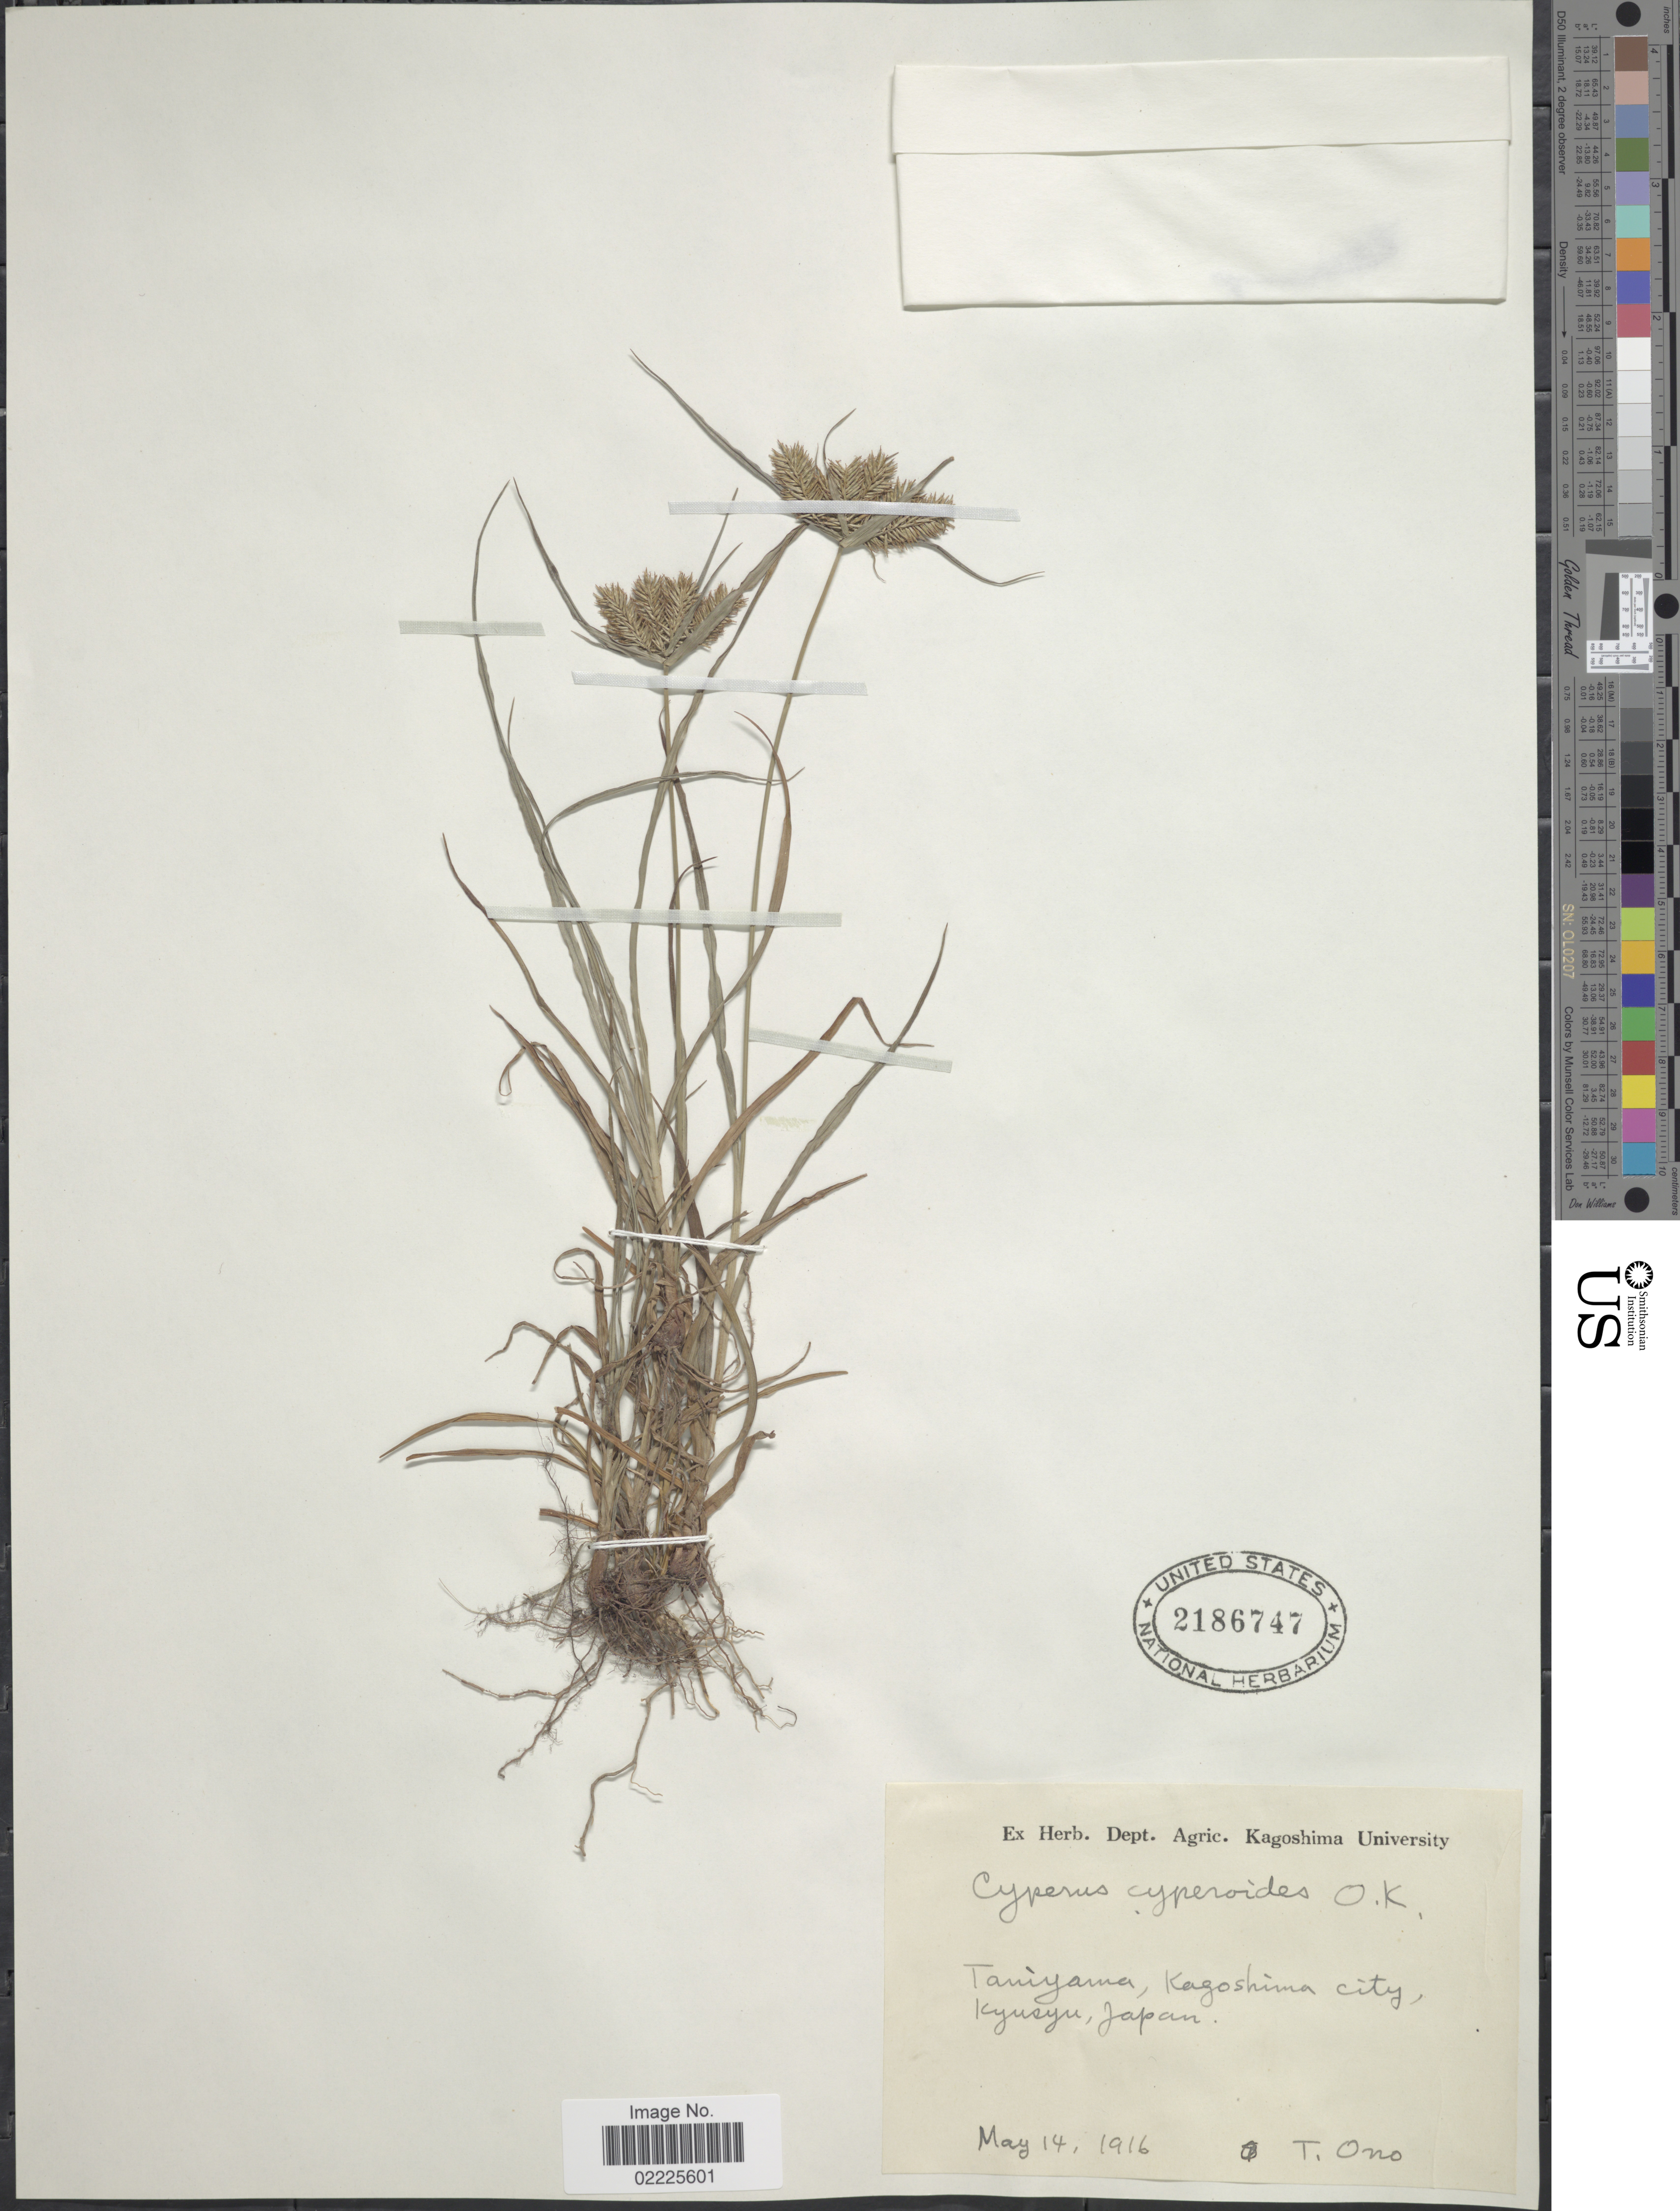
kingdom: Plantae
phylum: Tracheophyta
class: Liliopsida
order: Poales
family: Cyperaceae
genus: Cyperus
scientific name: Cyperus cyperoides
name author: (L.) Kuntze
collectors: T. Ono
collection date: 1916-05-14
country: Japan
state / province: Kagosima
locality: Taniyama, Kagoshima City, Kyusyu.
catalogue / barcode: US 2186747